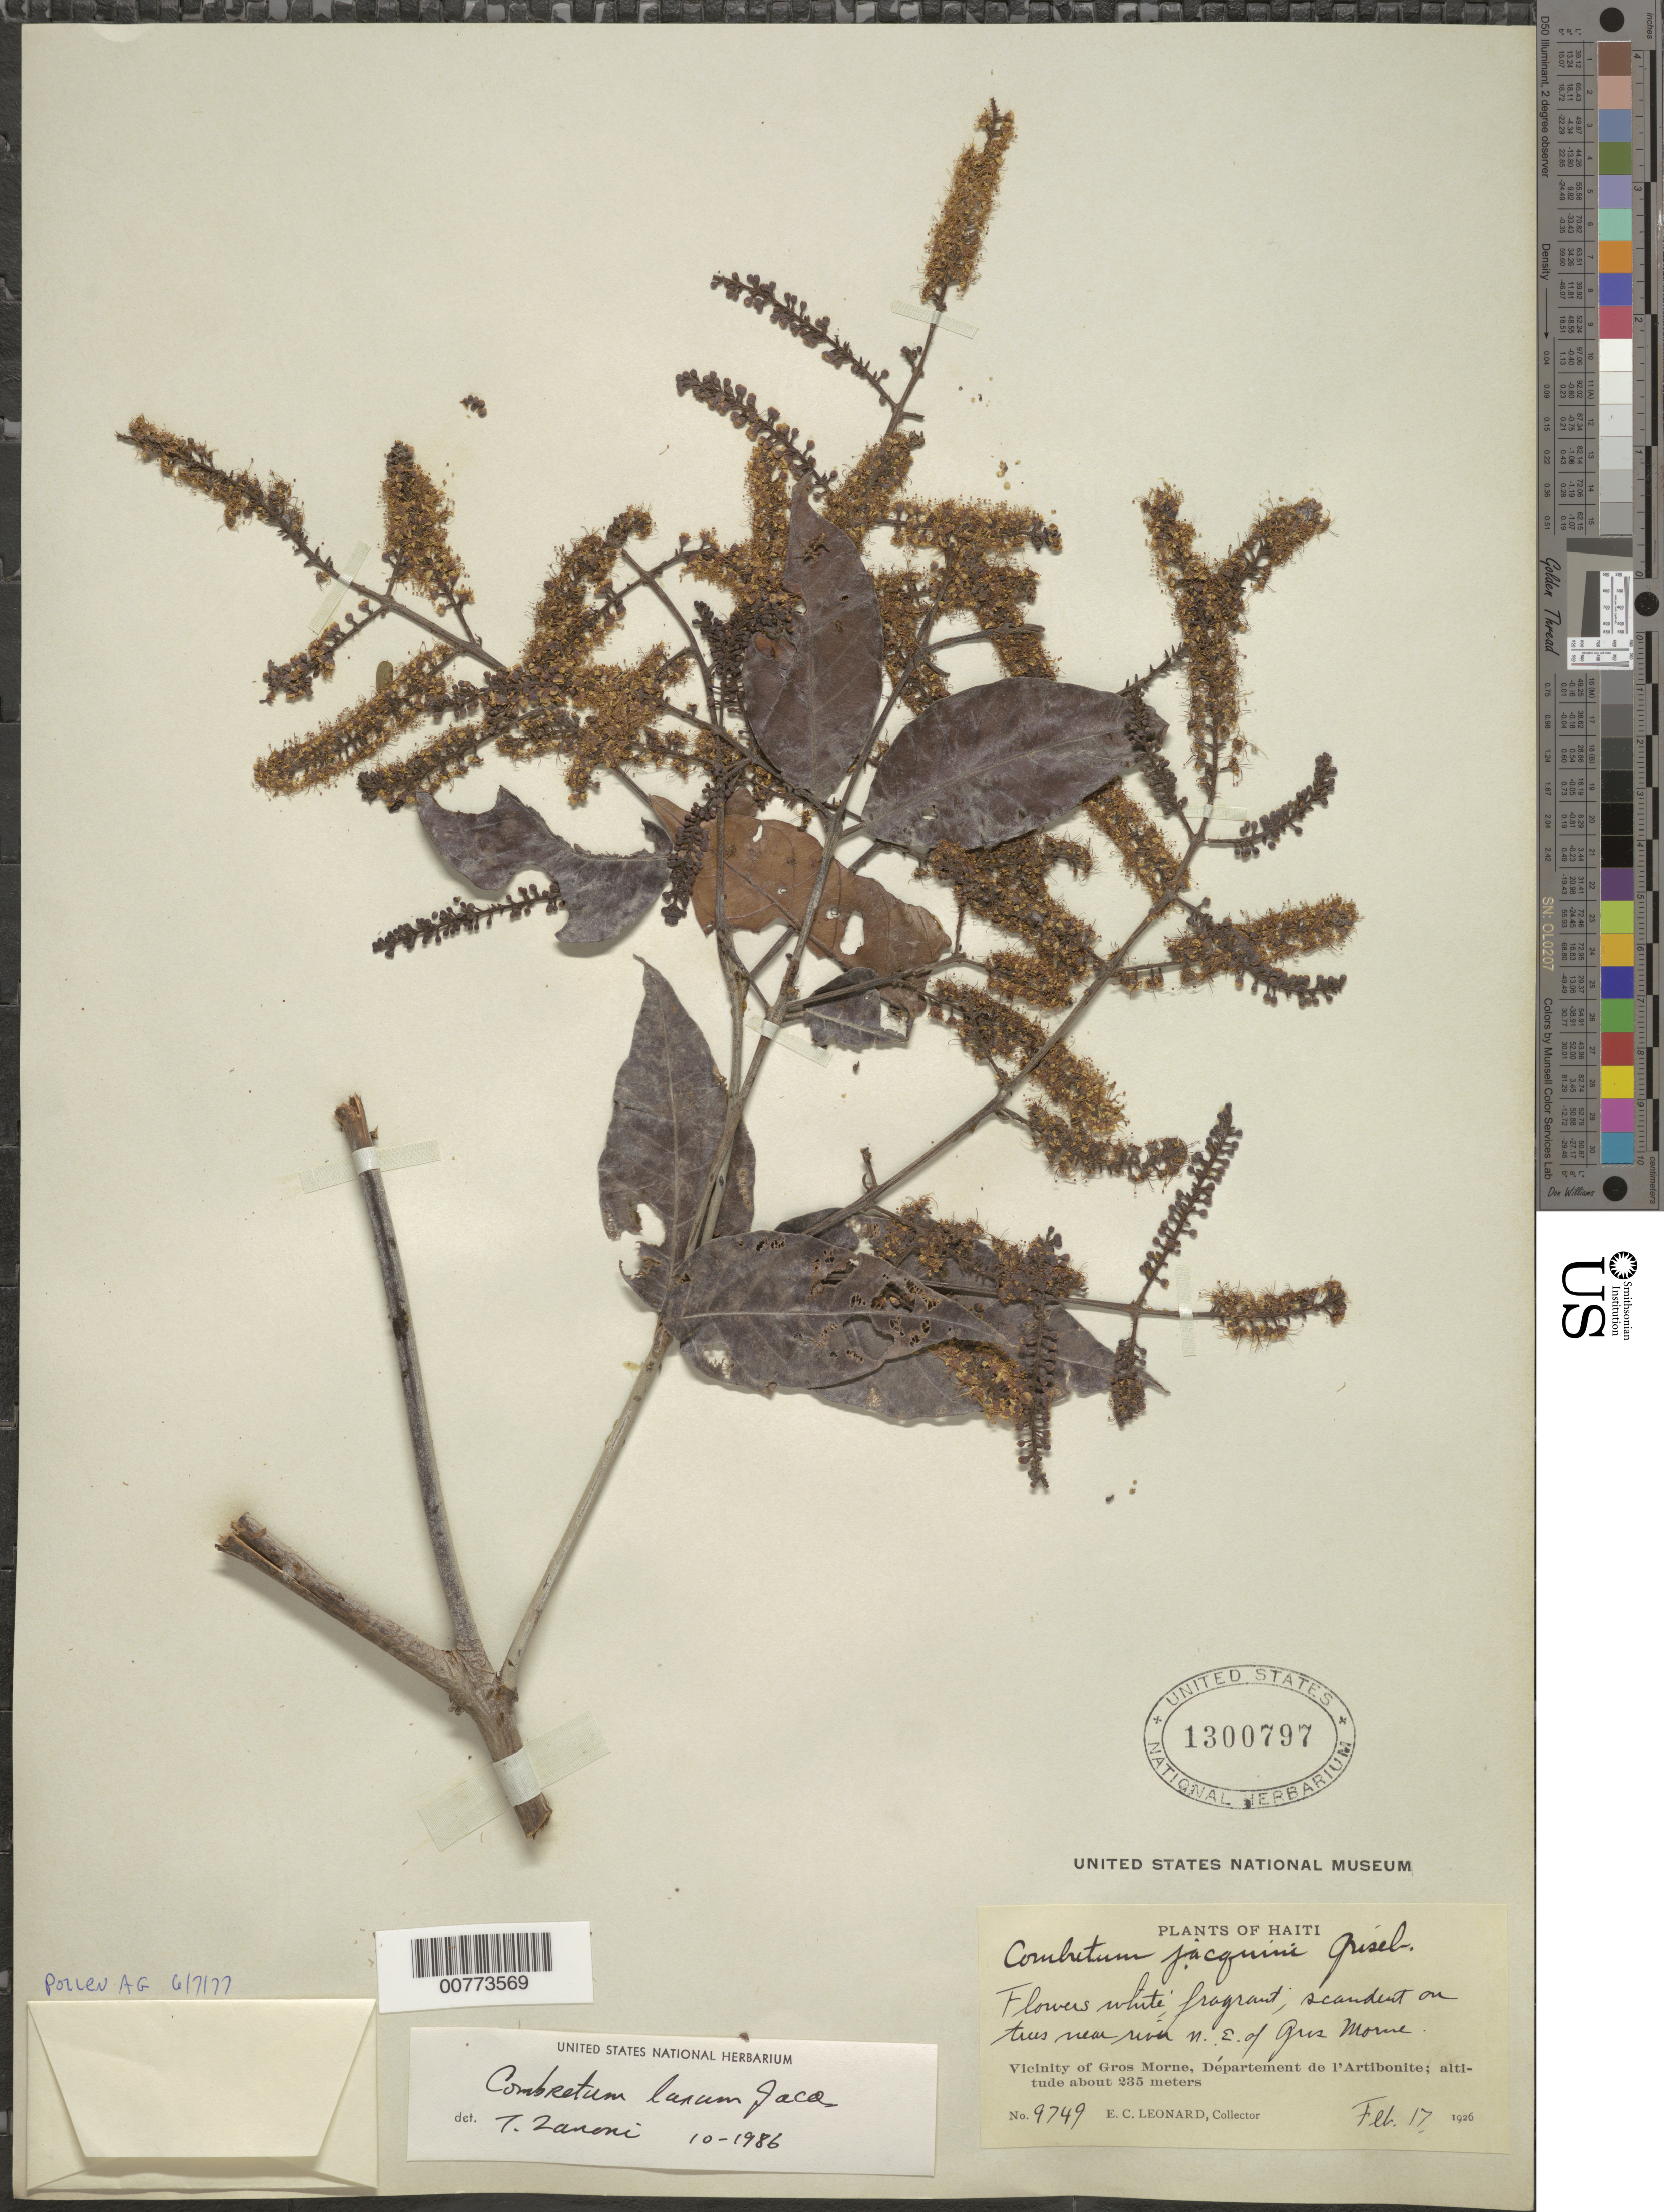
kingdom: Plantae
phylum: Tracheophyta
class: Magnoliopsida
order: Myrtales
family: Combretaceae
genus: Combretum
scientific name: Combretum laxum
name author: Jacq.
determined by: Zanoni, T. A., (NY), New York Botanical Garden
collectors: E. C. Leonard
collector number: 9749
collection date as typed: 17 Feb 1926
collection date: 1926-02-17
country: Haiti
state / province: Artibonite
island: Hispaniola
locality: Vicinity of Gros Morne, northeast of Gros Morne.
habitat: Near river.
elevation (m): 325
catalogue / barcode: US 1300797